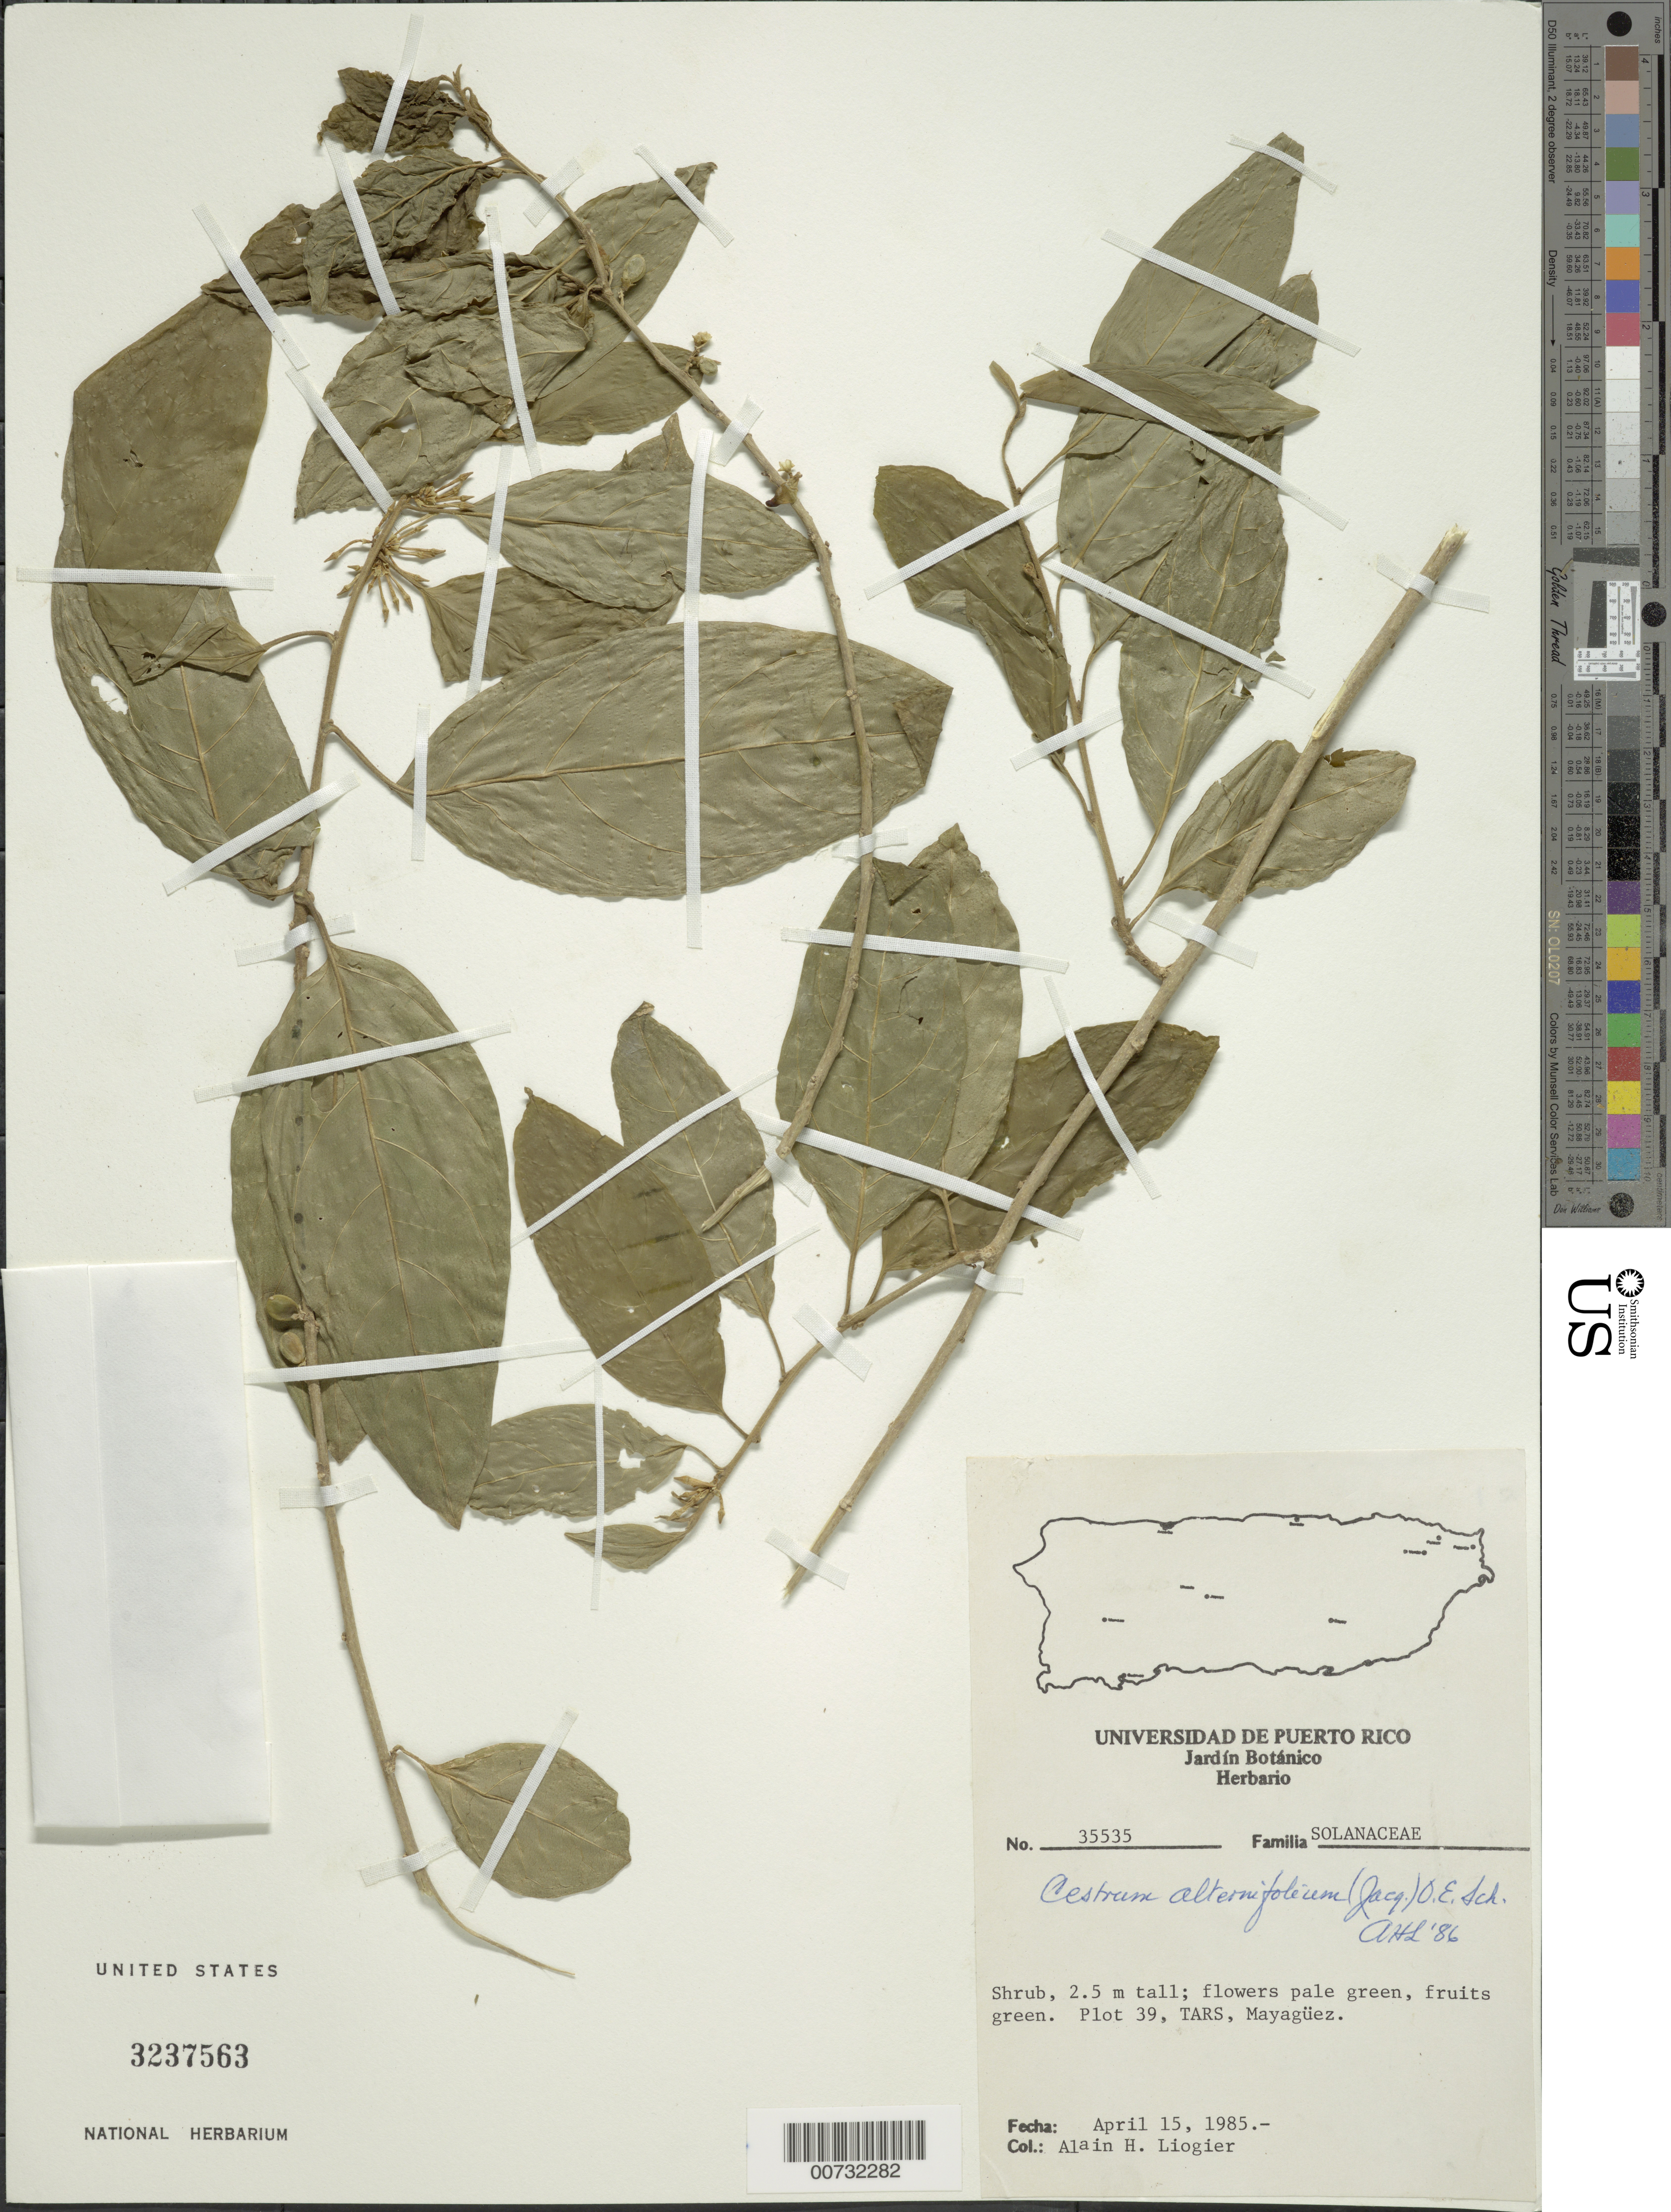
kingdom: Plantae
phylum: Tracheophyta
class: Magnoliopsida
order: Solanales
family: Solanaceae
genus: Cestrum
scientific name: Cestrum alternifolium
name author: (Jacq.) O.E. Schulz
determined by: Liogier, Alain H.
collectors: A. H. Liogier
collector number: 35535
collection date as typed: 15 Apr 1985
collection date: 1985-04-15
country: Puerto Rico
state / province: Mayagüez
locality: Mayaguez, Plot 39, TARS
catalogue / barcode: US 3237563